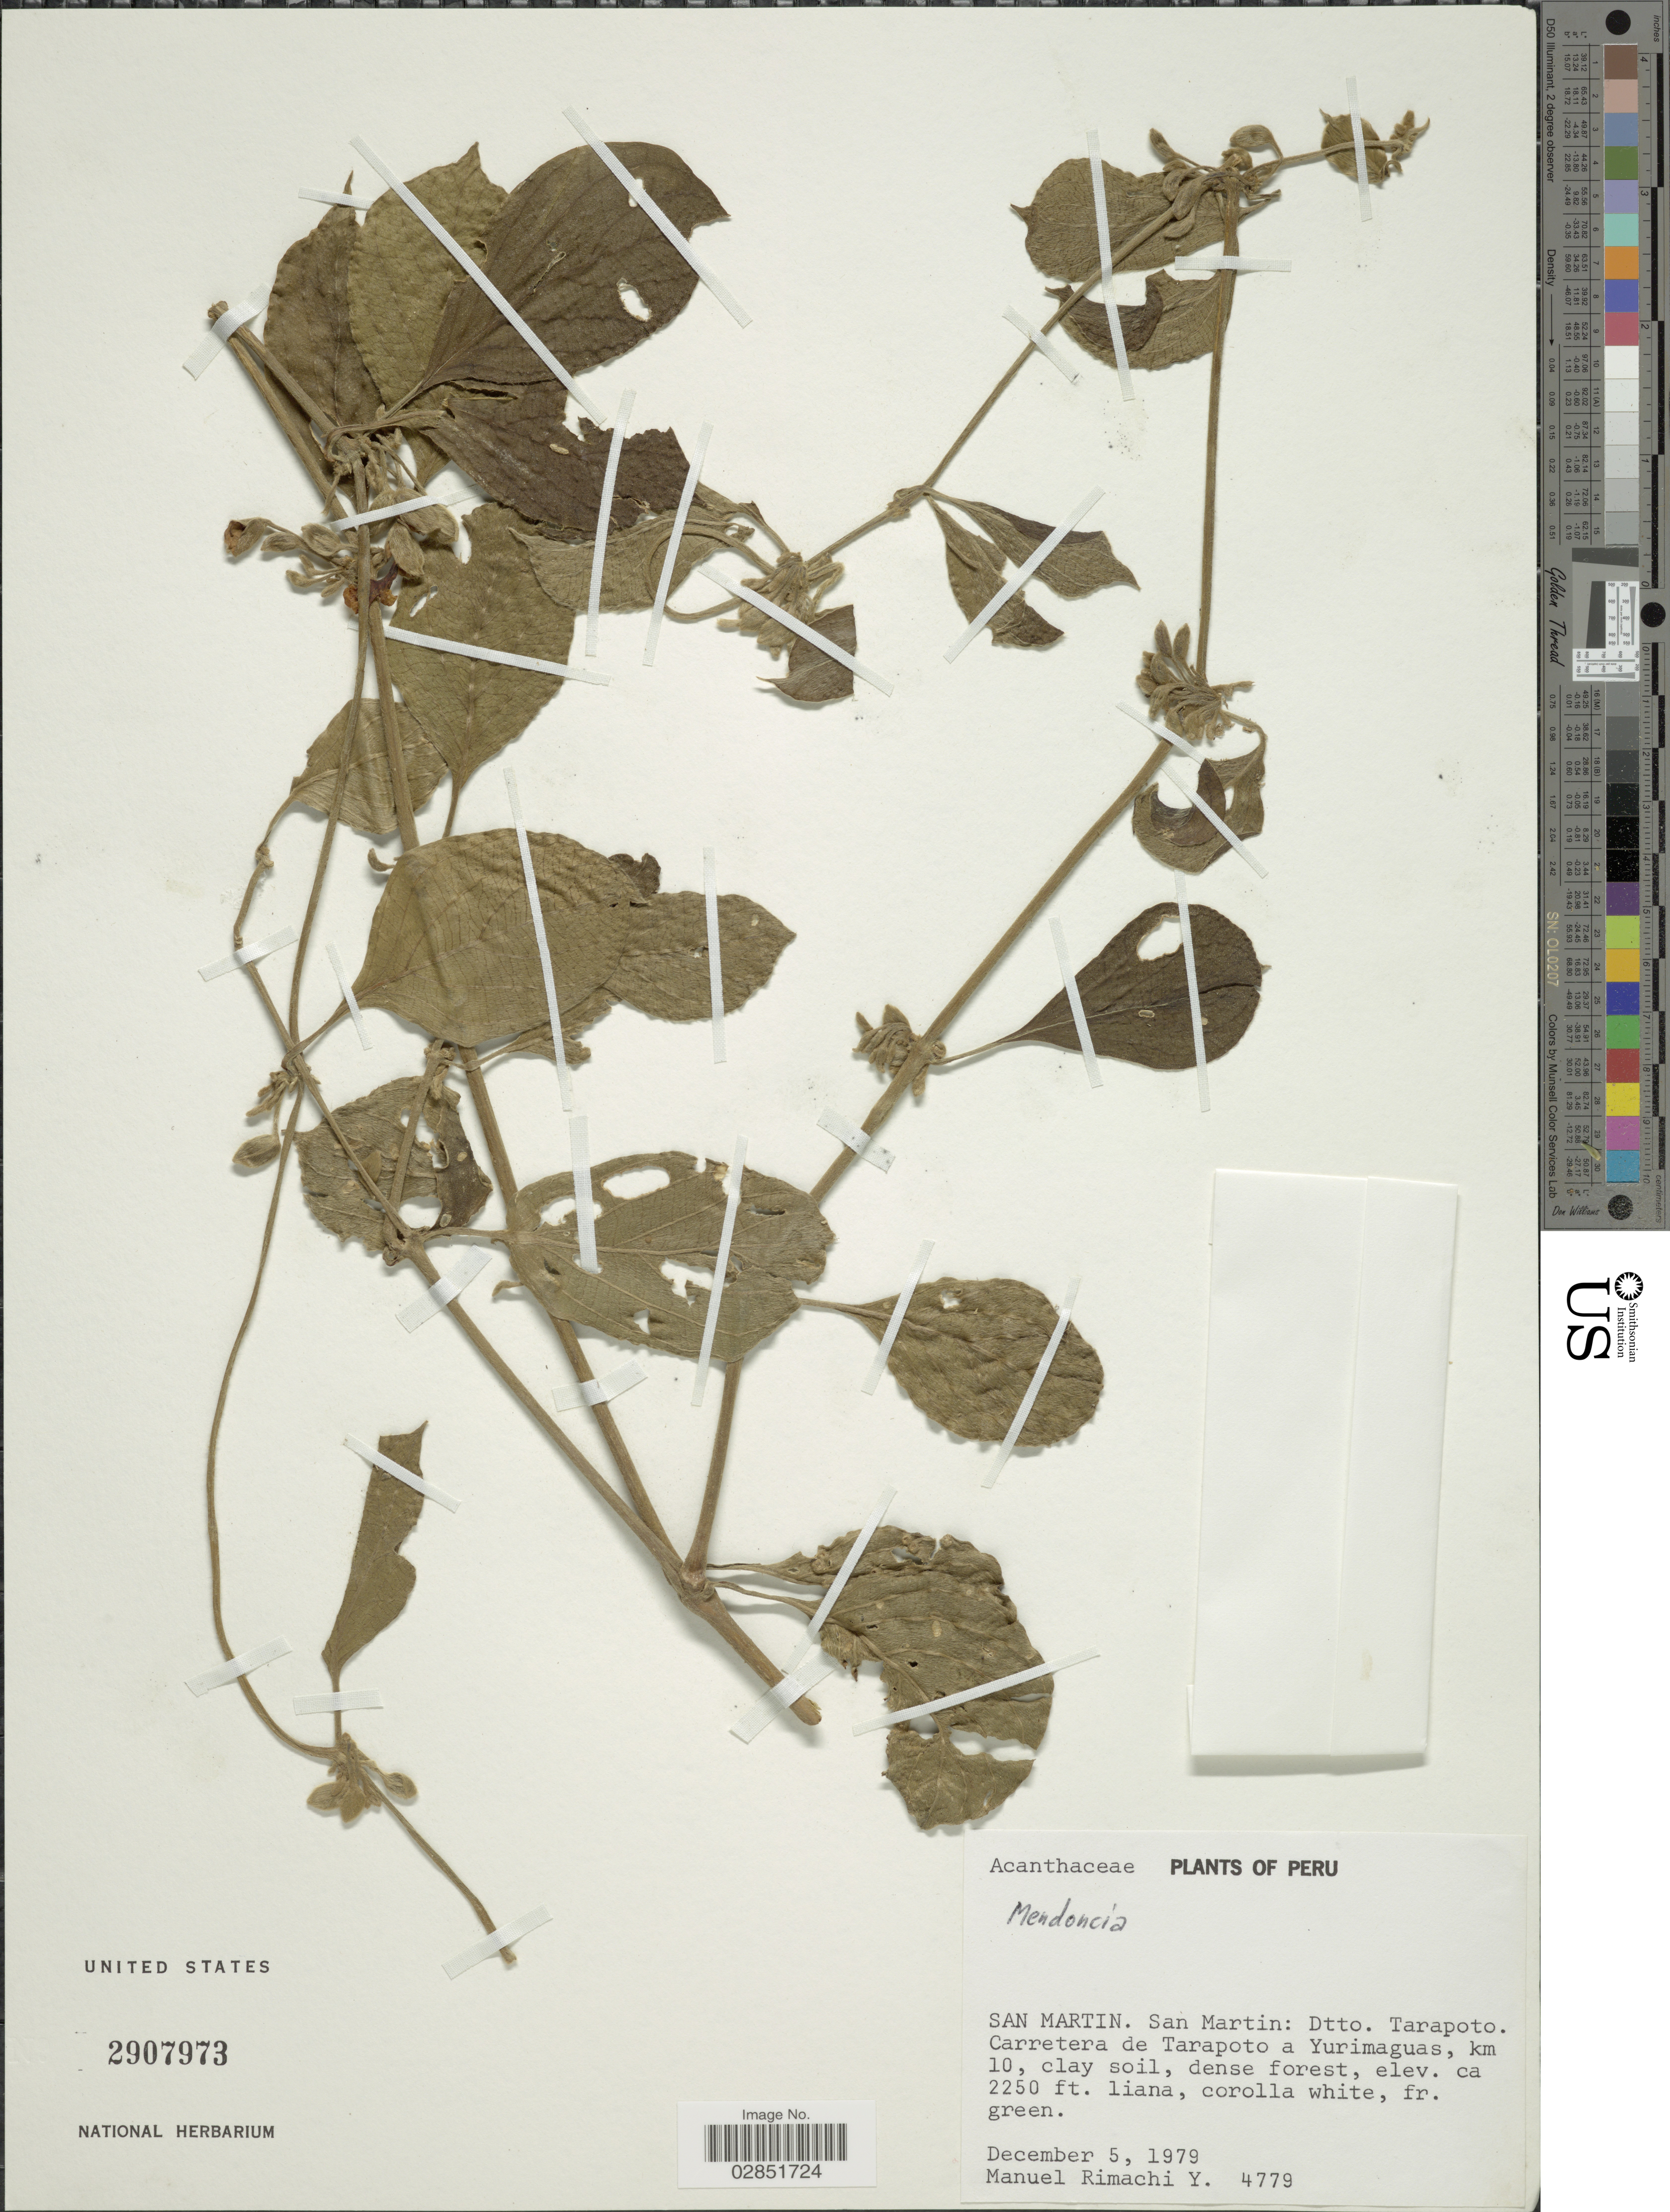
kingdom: Plantae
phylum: Tracheophyta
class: Magnoliopsida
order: Lamiales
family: Acanthaceae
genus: Mendoncia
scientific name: Mendoncia sp.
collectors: M. Rimachi Y.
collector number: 4779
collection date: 1979-12-05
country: Peru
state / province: San Martín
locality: San Martin: Dtto. Tarapoto. Carretera de Tarapoto a Yurimangas, km 10.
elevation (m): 686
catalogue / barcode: US 2907973